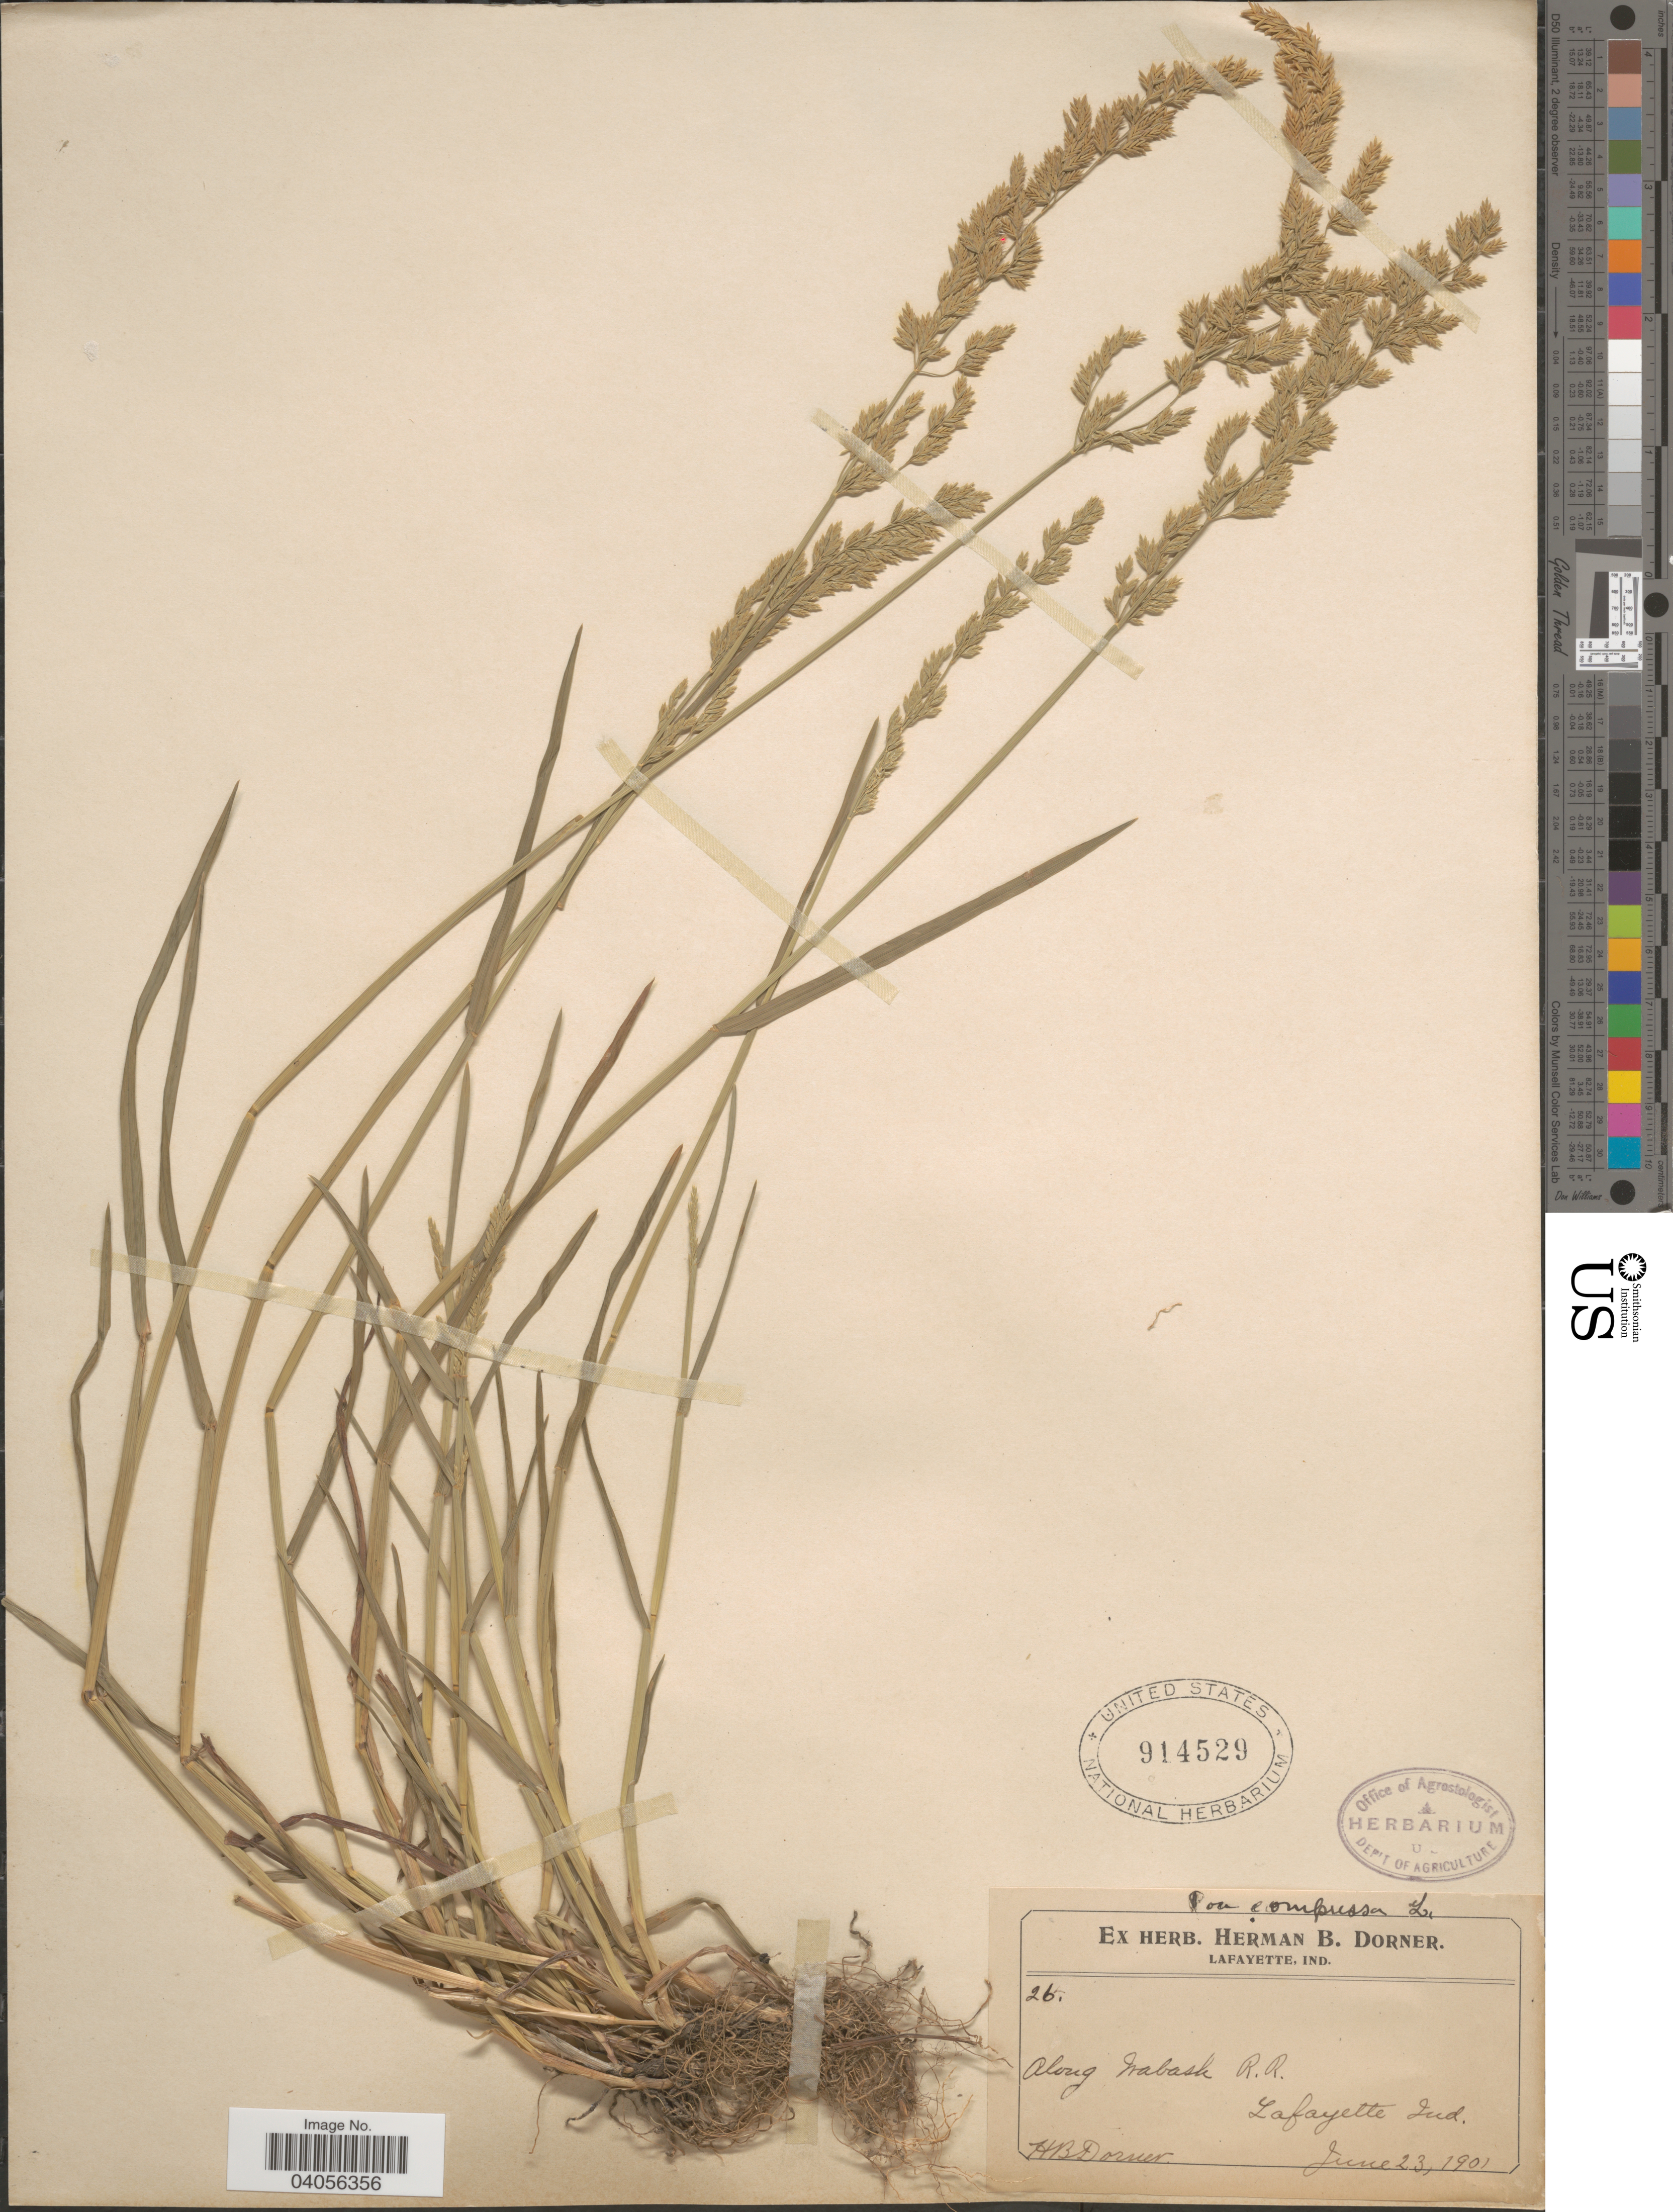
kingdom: Plantae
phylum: Tracheophyta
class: Liliopsida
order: Poales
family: Poaceae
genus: Poa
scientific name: Poa compressa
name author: L.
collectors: H. Dorner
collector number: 26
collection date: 1901-06-23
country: United States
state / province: Indiana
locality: Along Wabask R. R. Lafayette.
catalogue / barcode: US 914529